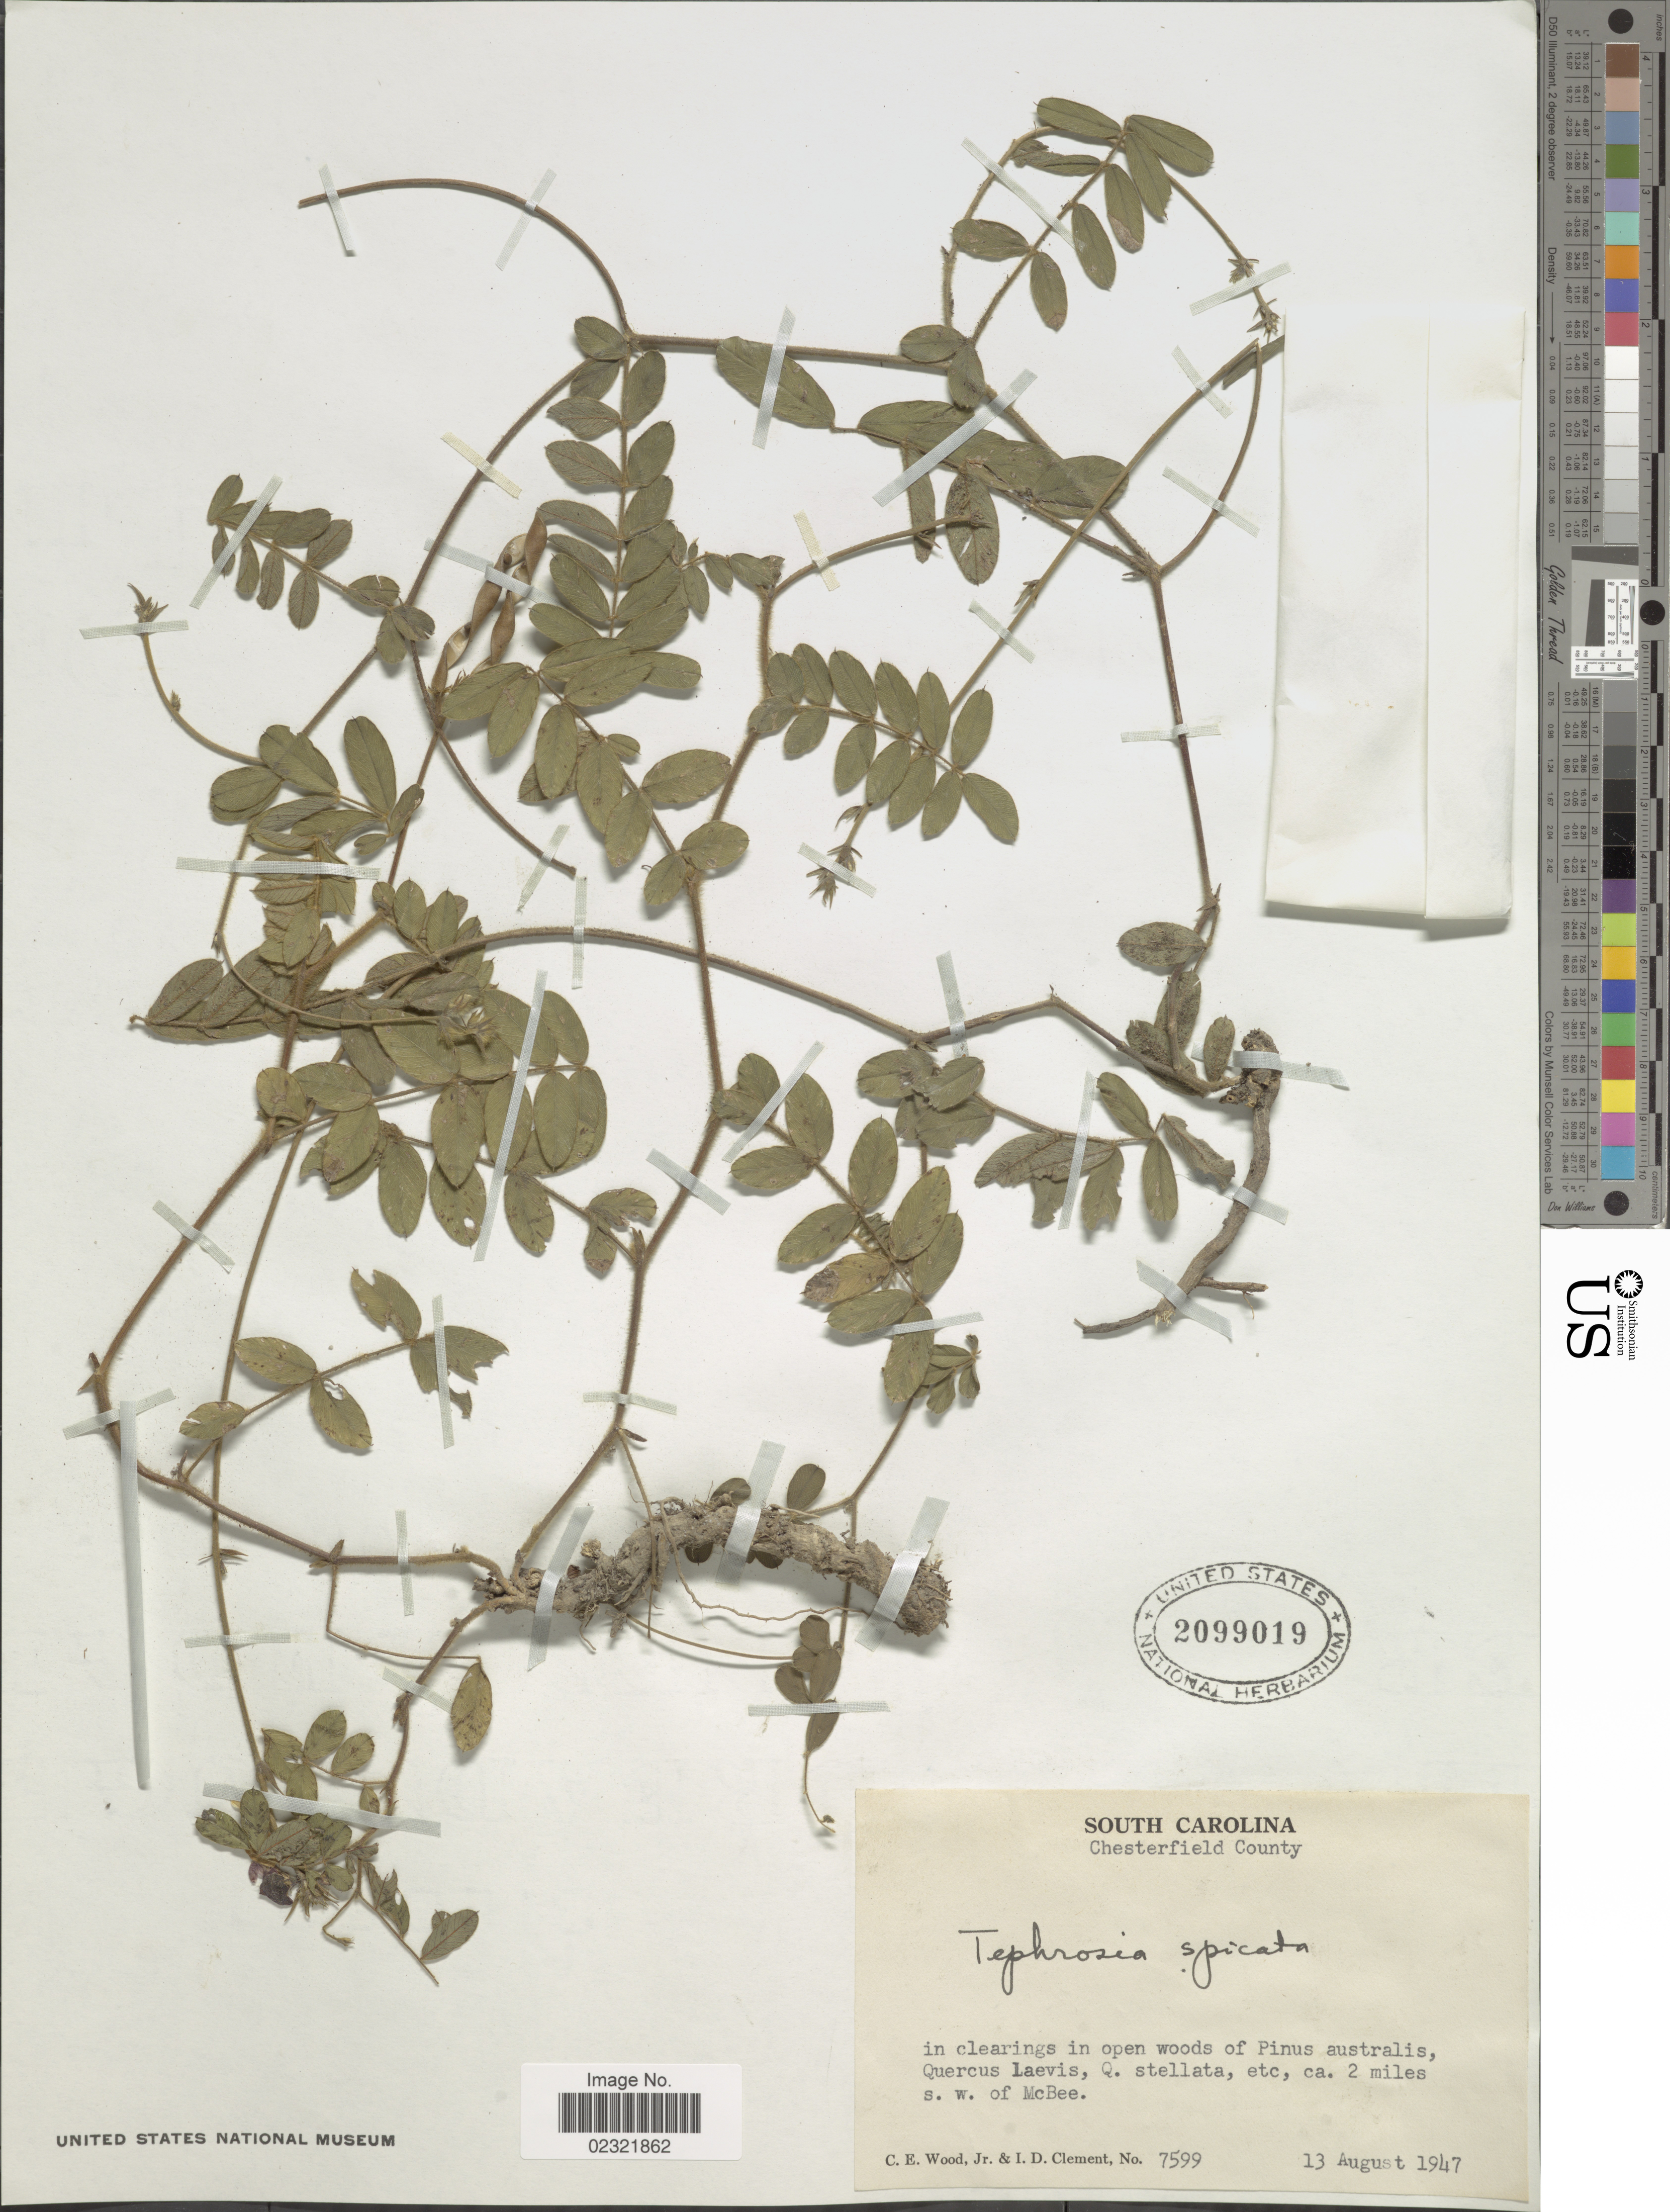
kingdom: Plantae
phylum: Tracheophyta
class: Magnoliopsida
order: Fabales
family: Fabaceae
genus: Tephrosia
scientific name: Tephrosia spicata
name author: (Walter) Torr. & A. Gray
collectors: C. Wood & I. Clement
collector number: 7599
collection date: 1947-08-13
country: United States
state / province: South Carolina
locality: Chesterfield County, in clearings in open woods of Pinus australis, ca. 2 miles s.w. of McBee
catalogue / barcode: US 2099019